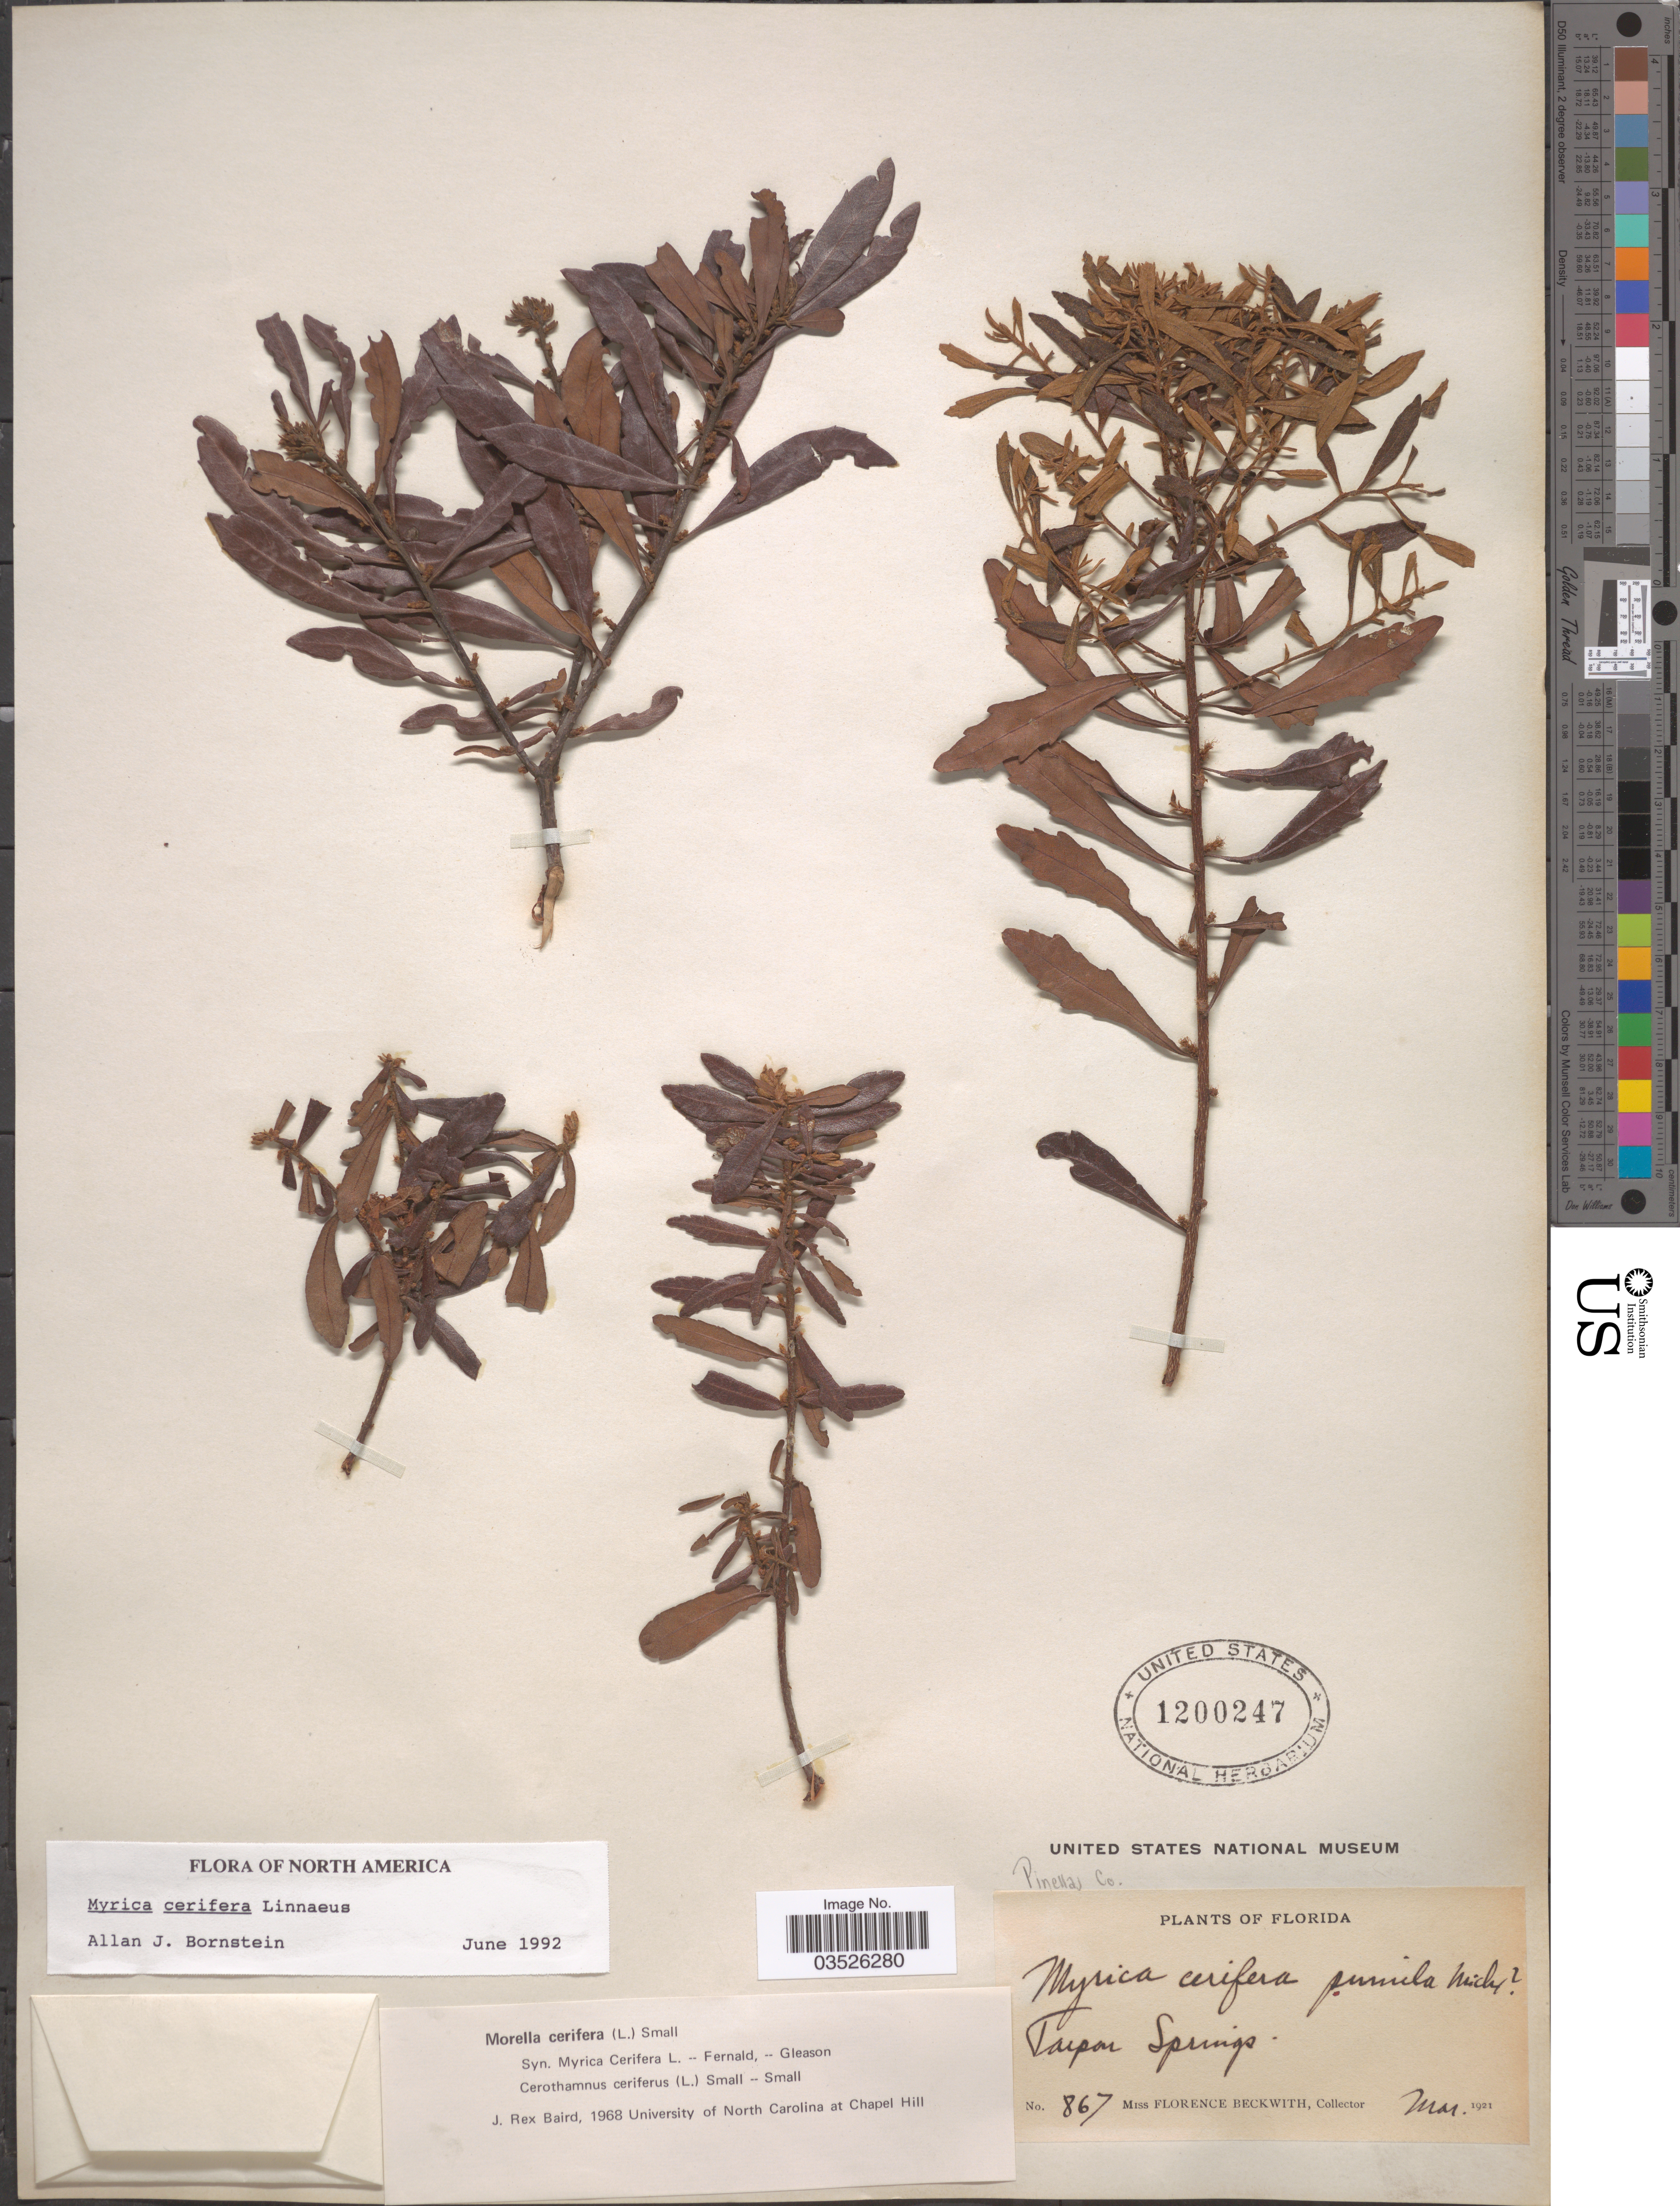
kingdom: Plantae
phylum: Tracheophyta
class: Magnoliopsida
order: Fagales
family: Myricaceae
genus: Morella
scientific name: Morella cerifera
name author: (L.) Small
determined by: Baird, James Rex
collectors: F. Beckwith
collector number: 867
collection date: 1921-03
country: United States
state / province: Florida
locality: Pinellas Co. Tarpon Springs.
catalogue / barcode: US 1200247